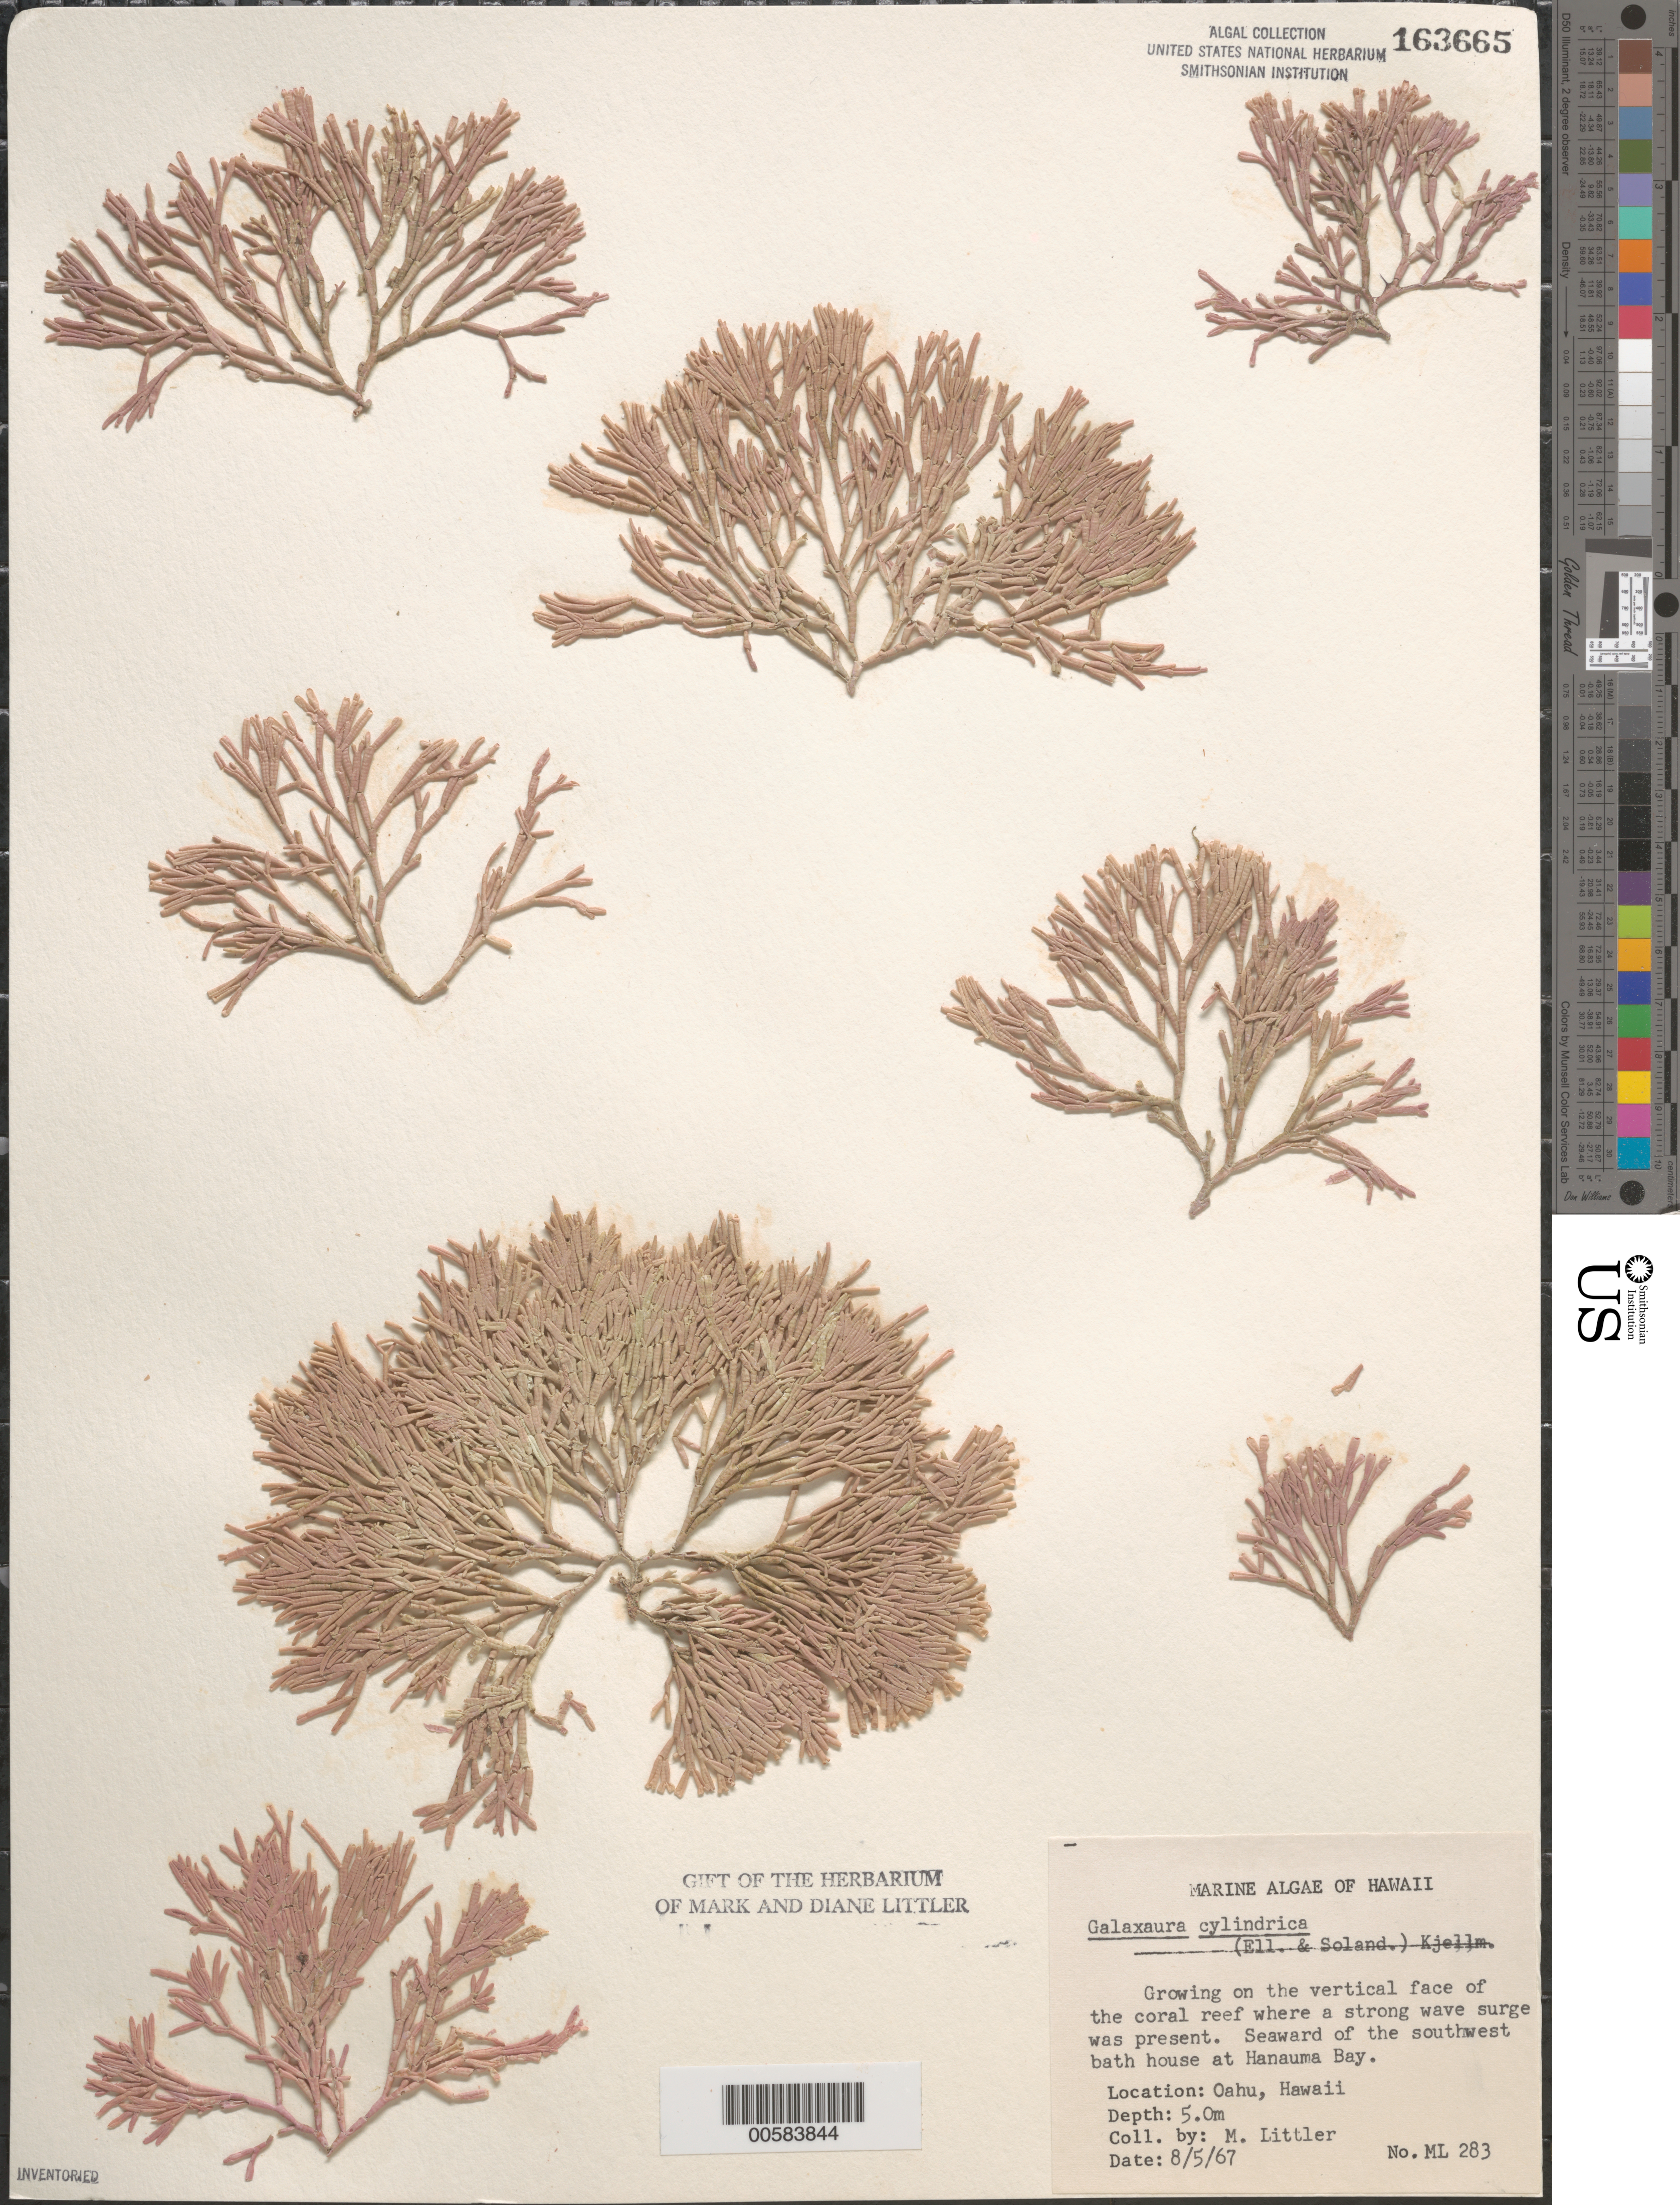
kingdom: Plantae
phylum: Rhodophyta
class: Florideophyceae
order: Nemaliales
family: Galaxauraceae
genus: Galaxaura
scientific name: Galaxaura rugosa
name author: (Ellis & Sol.) J.V.Lamouroux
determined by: Algae name updating Project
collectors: M. M. Littler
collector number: ML 283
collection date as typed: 05 Aug 1967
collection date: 1967-08-05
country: United States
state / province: Hawaii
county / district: Honolulu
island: Oahu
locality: Hanauma Bay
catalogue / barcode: US 163665